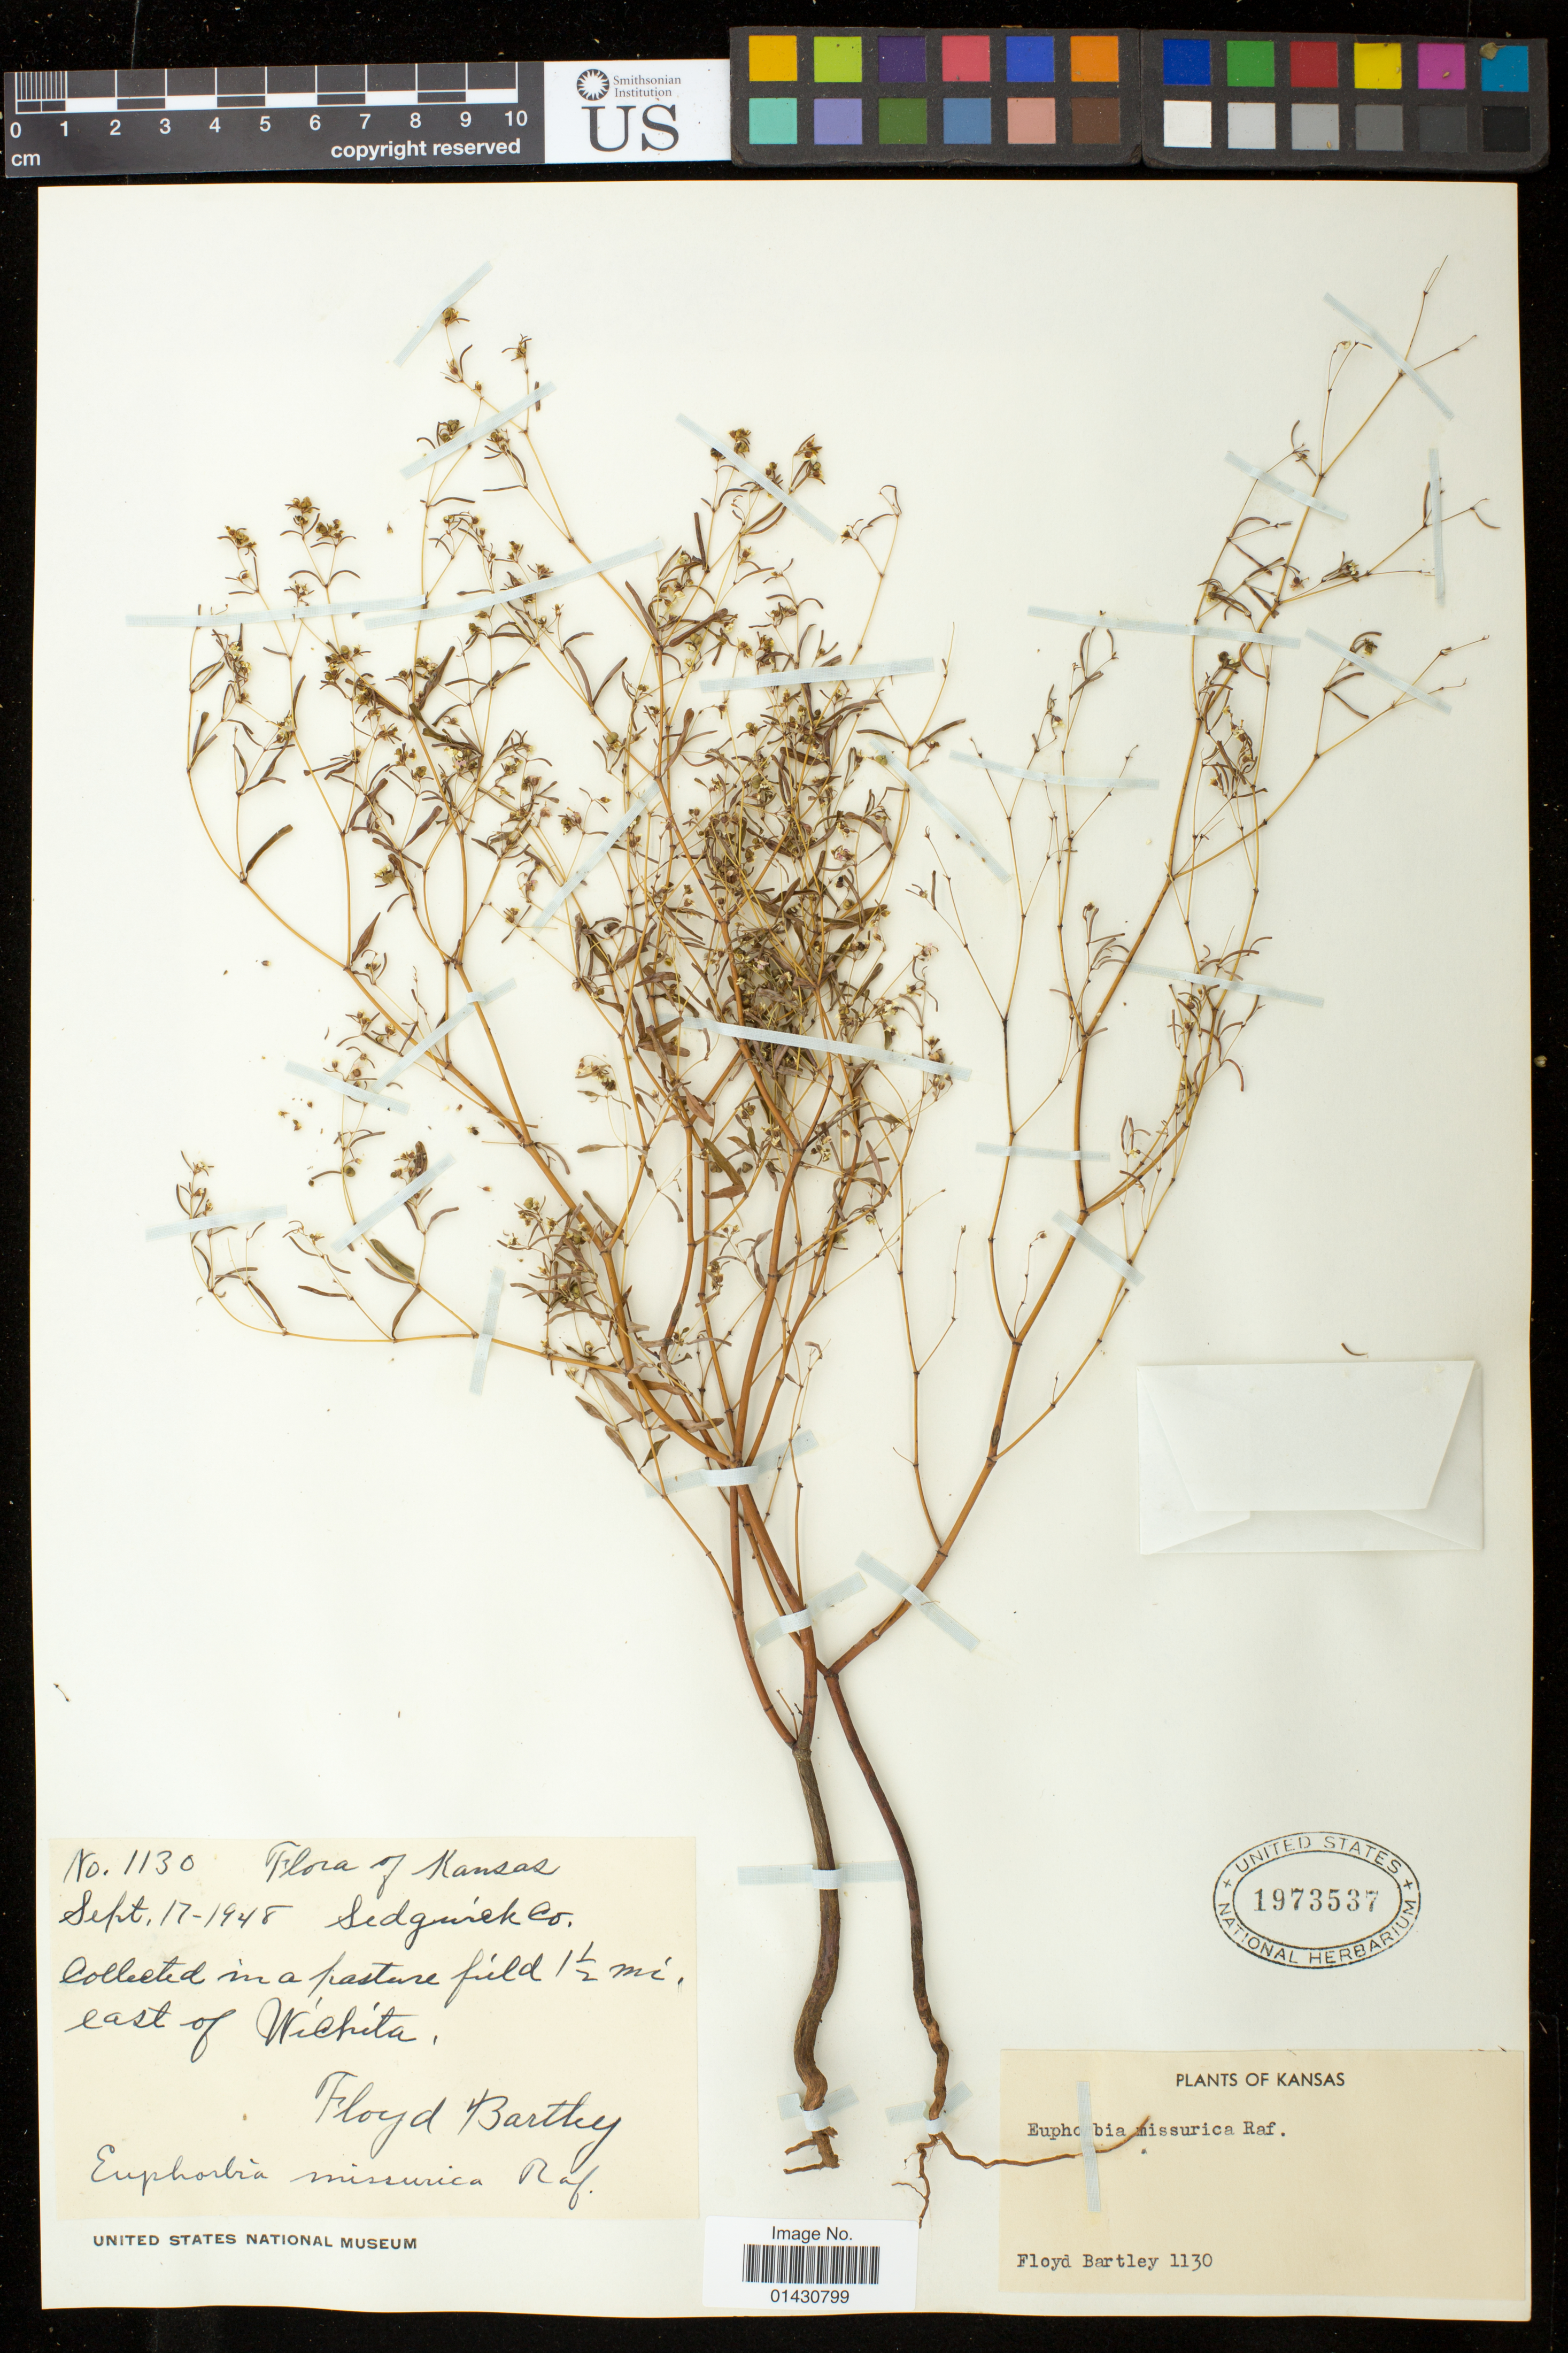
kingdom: Plantae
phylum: Tracheophyta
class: Magnoliopsida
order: Malpighiales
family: Euphorbiaceae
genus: Euphorbia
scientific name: Euphorbia missurica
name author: Raf.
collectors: F. Bartley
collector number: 1130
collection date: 1948-09-17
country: United States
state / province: Kansas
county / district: Sedgwick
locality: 1 1/2 mi. east of Wichita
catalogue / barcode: US 1973537